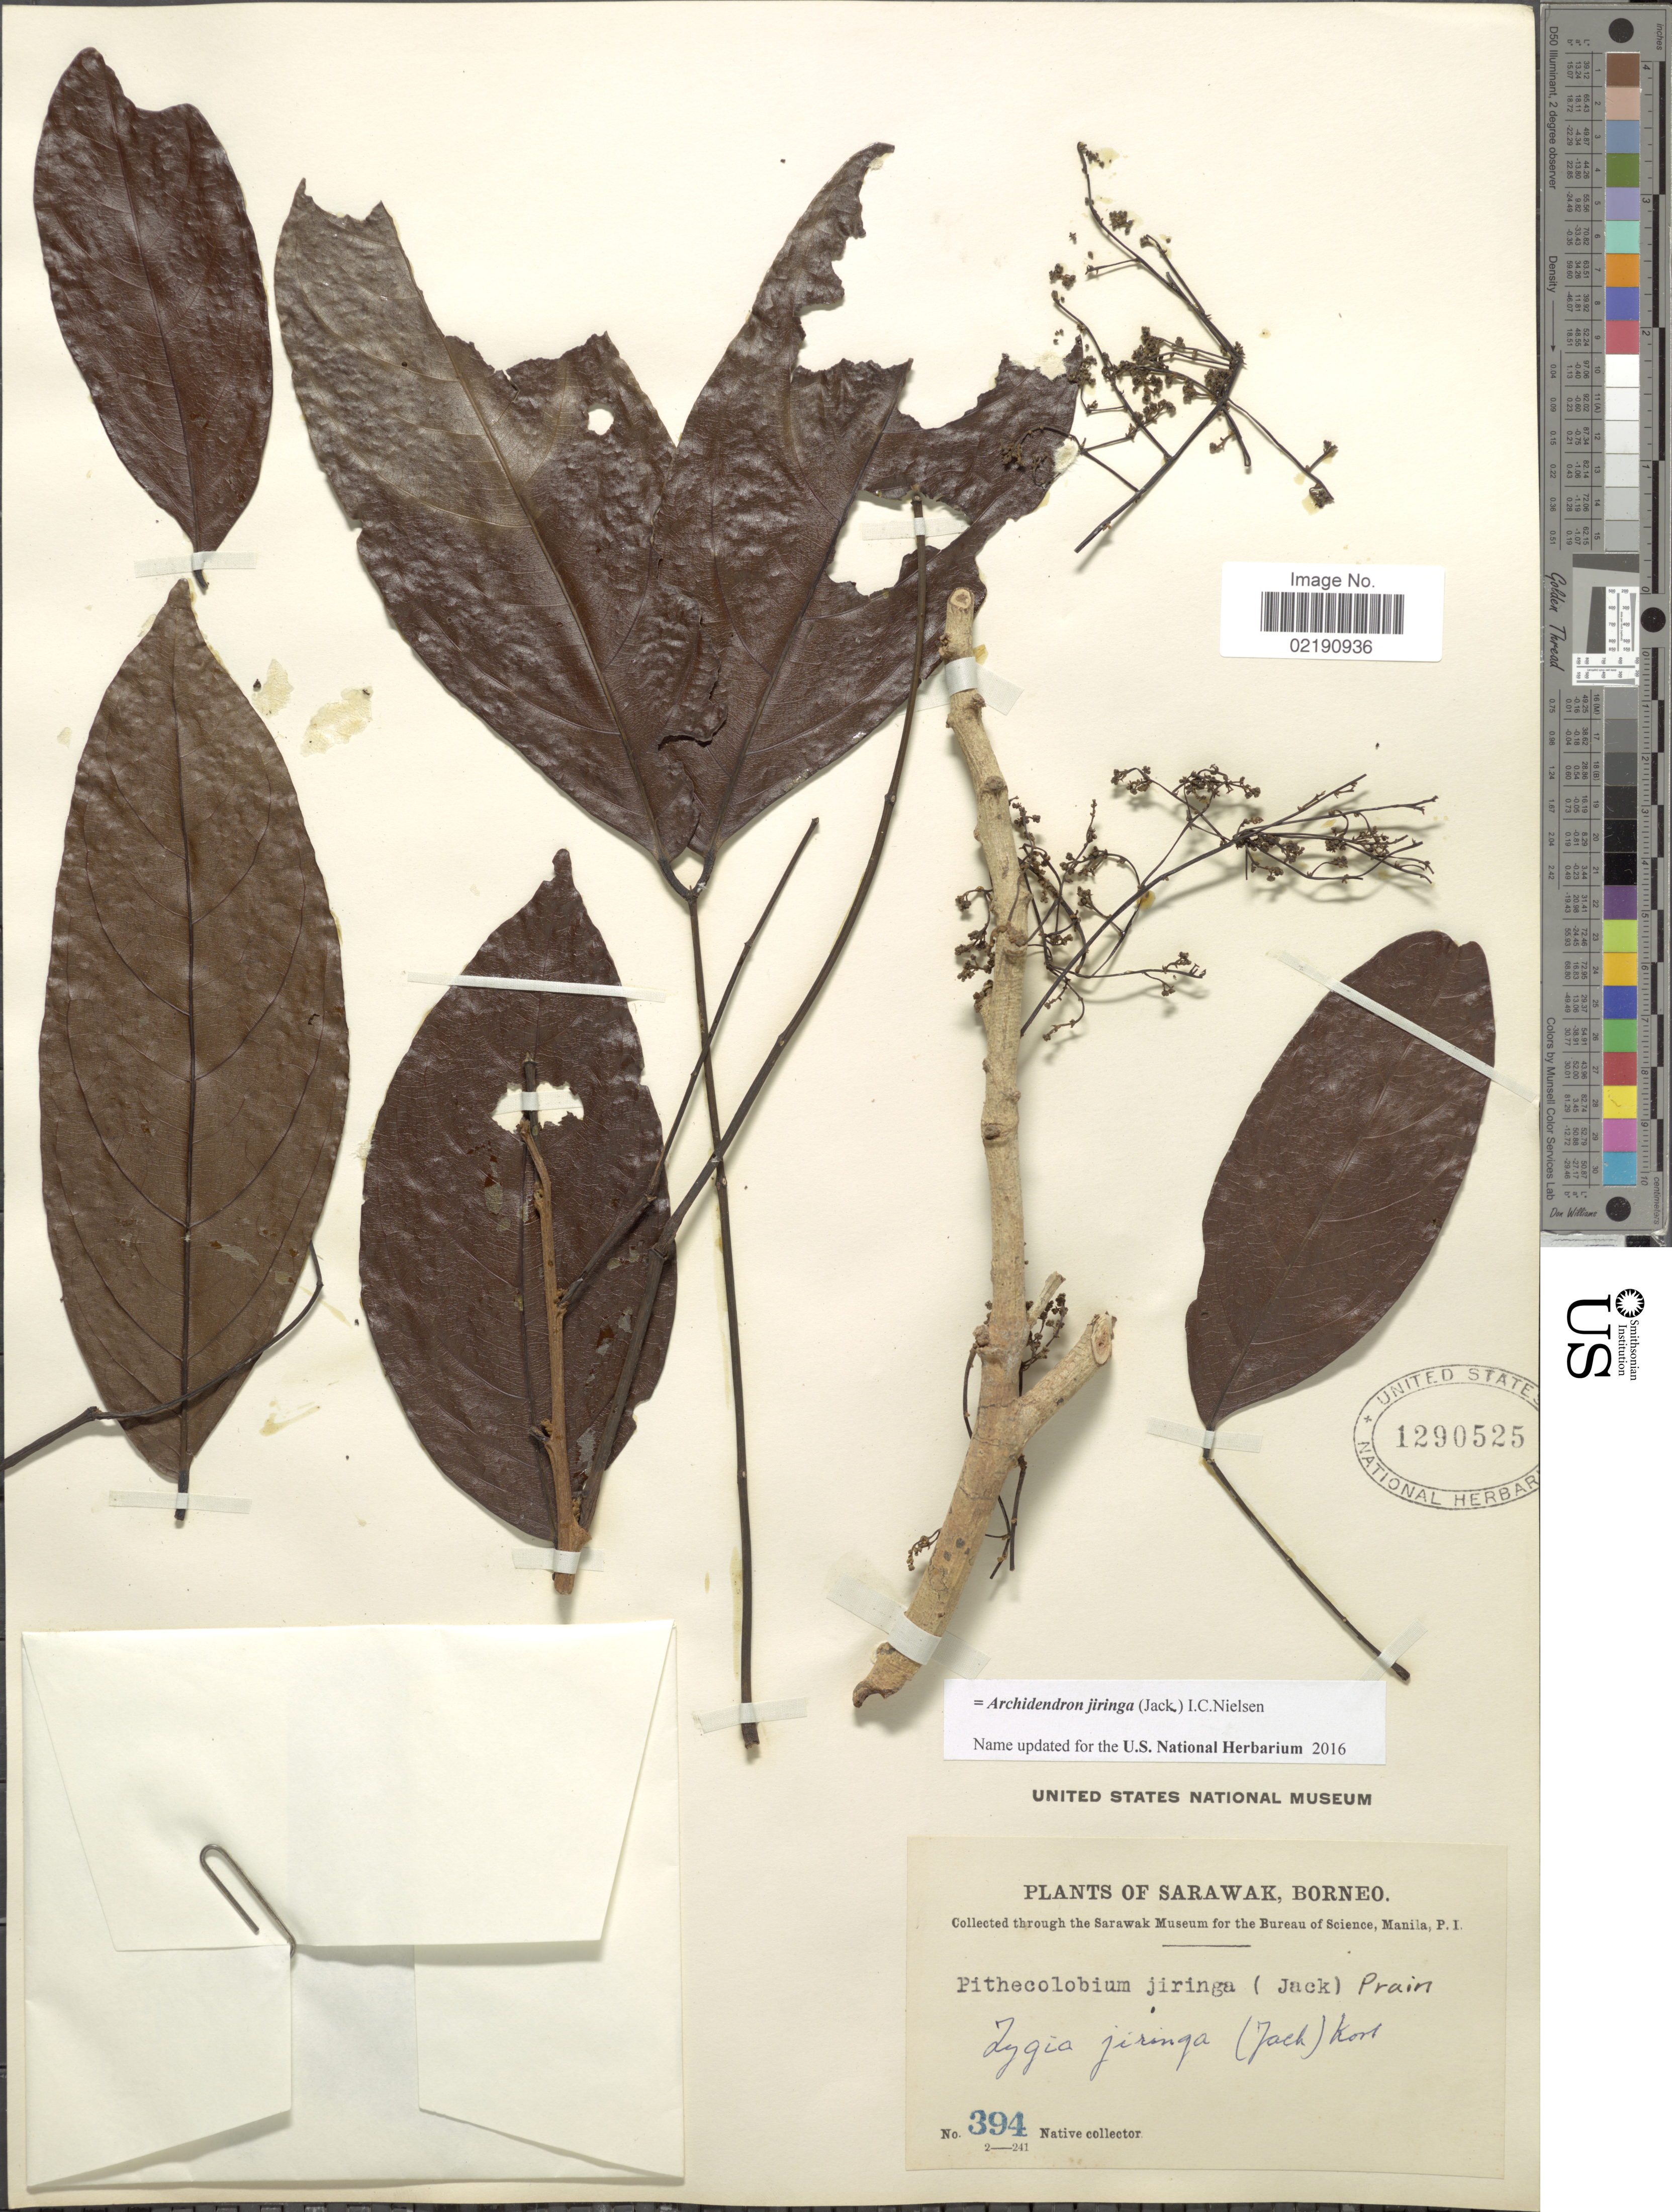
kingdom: Plantae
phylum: Tracheophyta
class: Magnoliopsida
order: Fabales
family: Fabaceae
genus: Archidendron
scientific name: Archidendron jiringa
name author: (Jack) I.C. Nielsen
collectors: Native collector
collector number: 394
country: Malaysia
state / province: Sarawak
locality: Borneo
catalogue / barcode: US 1290525